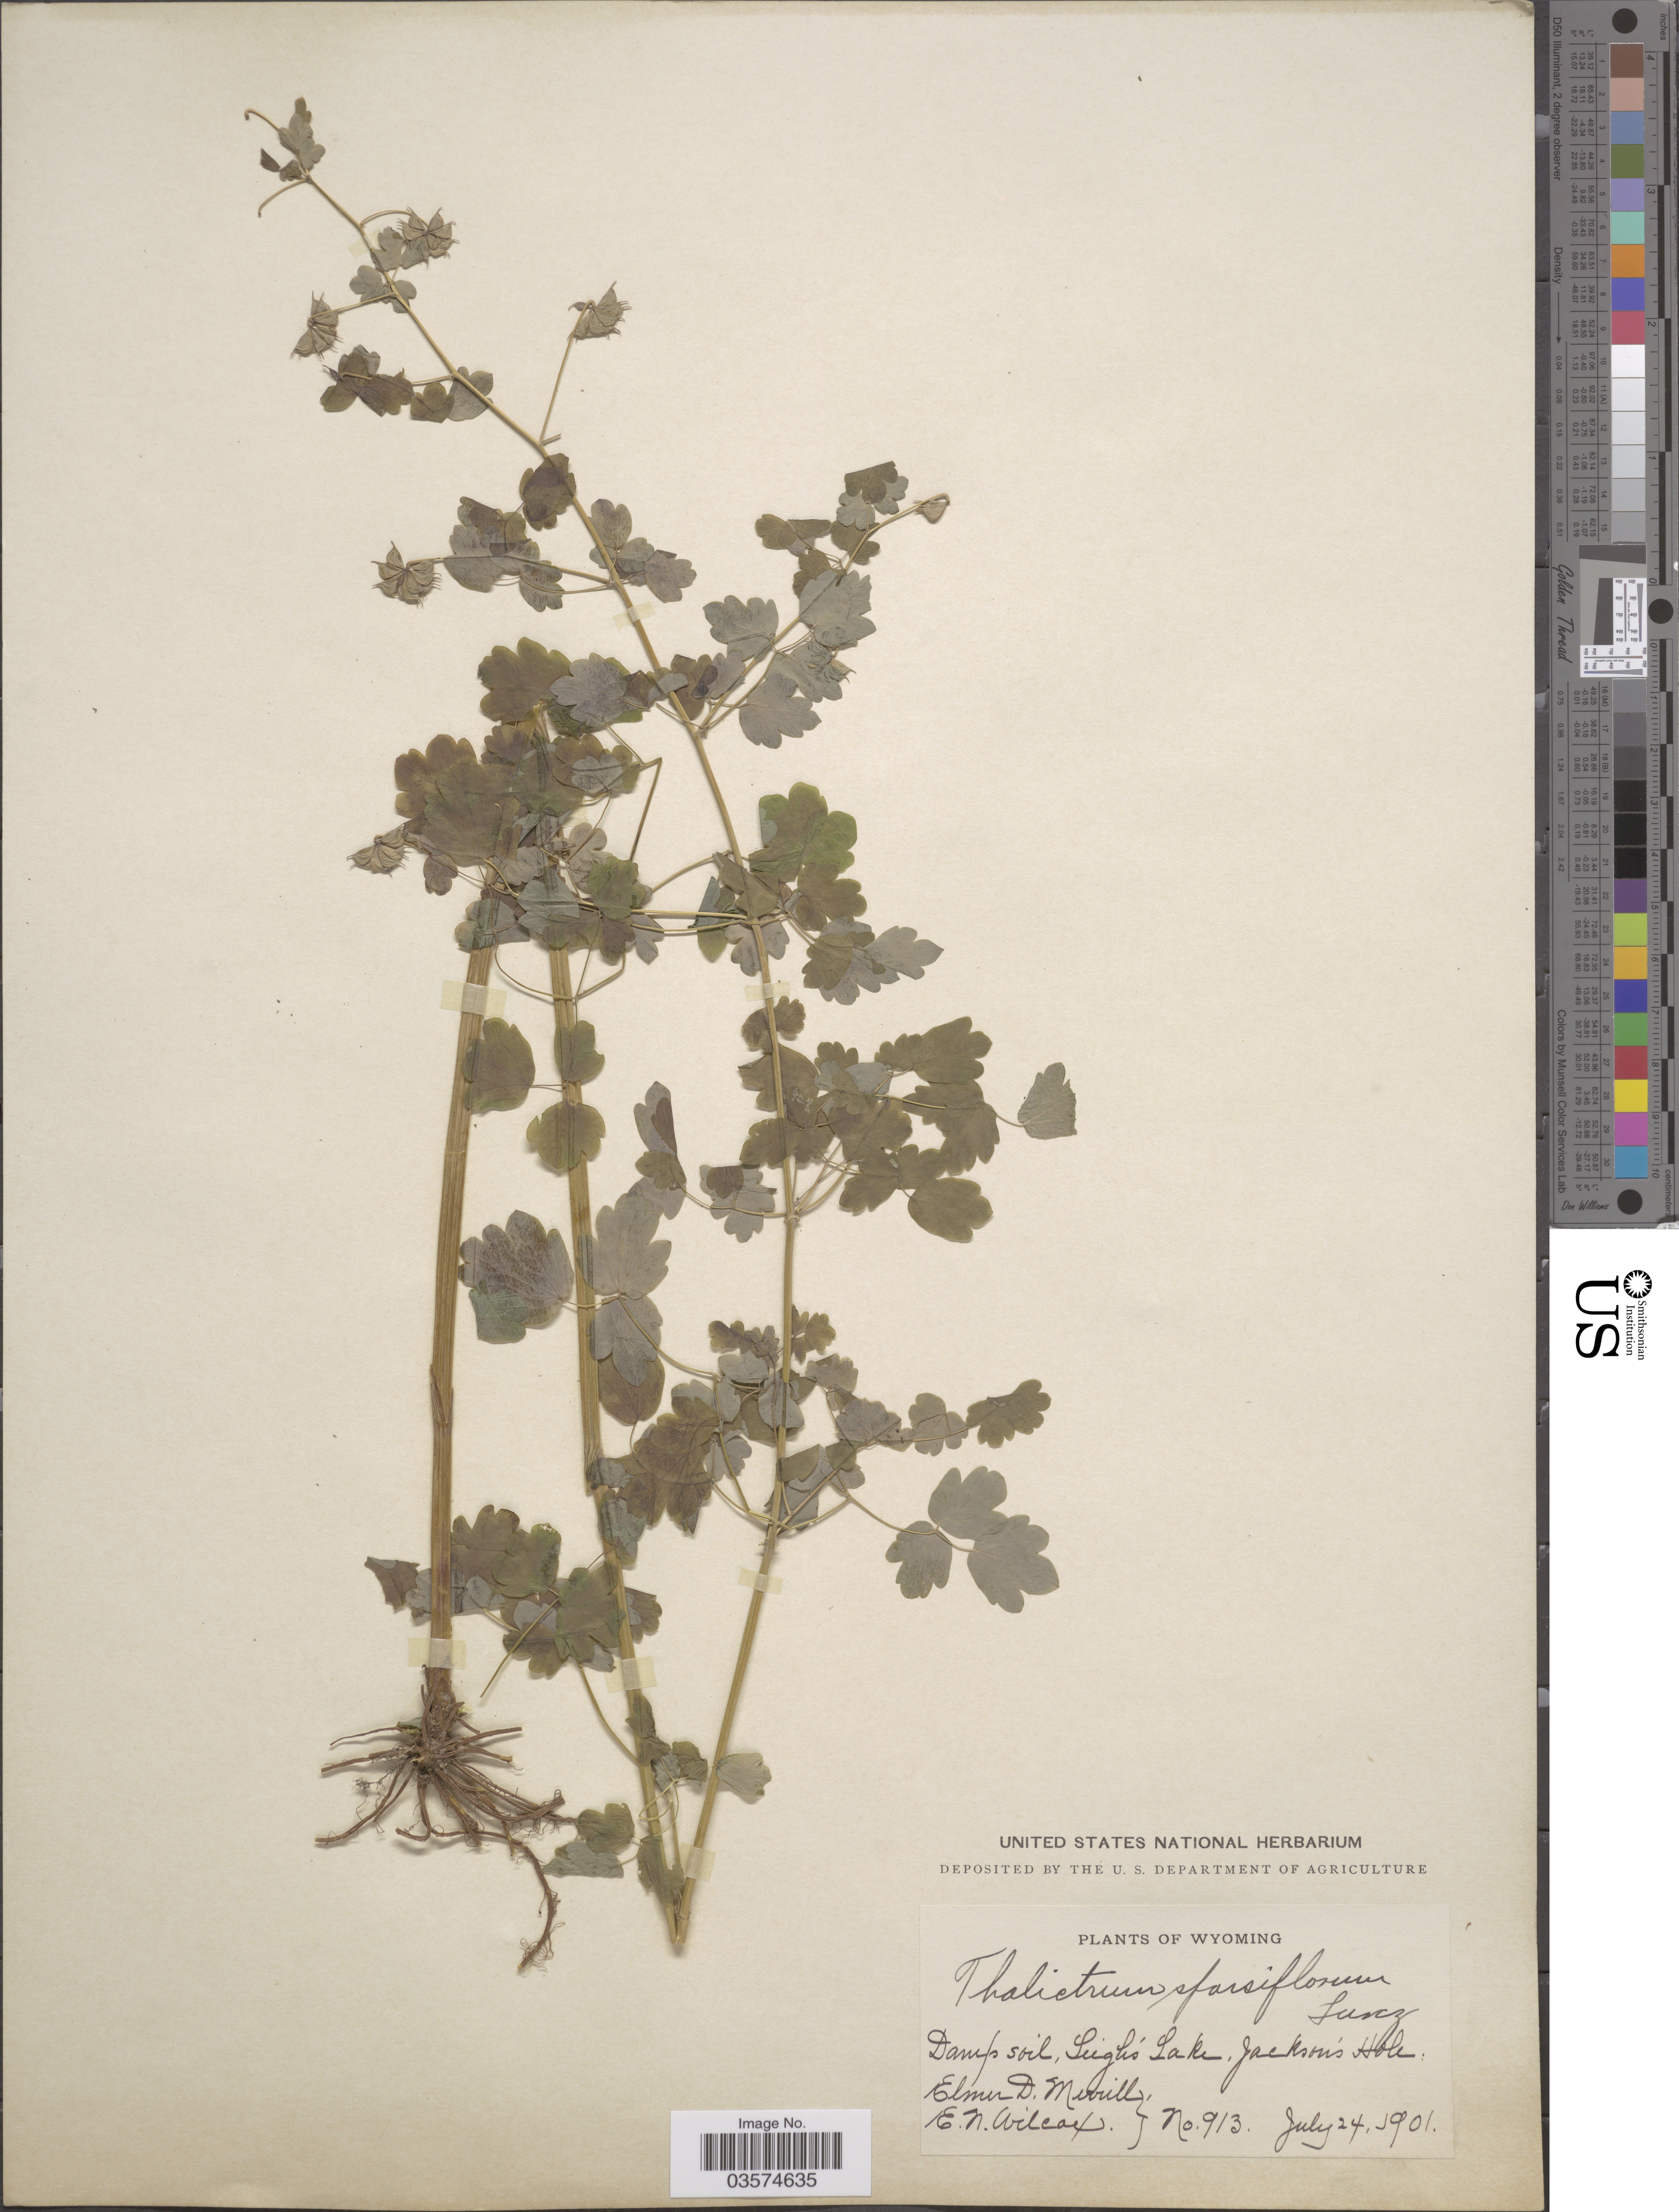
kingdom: Plantae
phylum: Tracheophyta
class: Magnoliopsida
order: Ranunculales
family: Ranunculaceae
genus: Thalictrum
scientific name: Thalictrum sparsiflorum var. saximontanum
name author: B. Boivin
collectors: E. D. Merrill & E. Wilcox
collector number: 913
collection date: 1901-07-24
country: United States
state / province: Wyoming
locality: Damp soil, Leighs' Lake, Jacksons Hok.